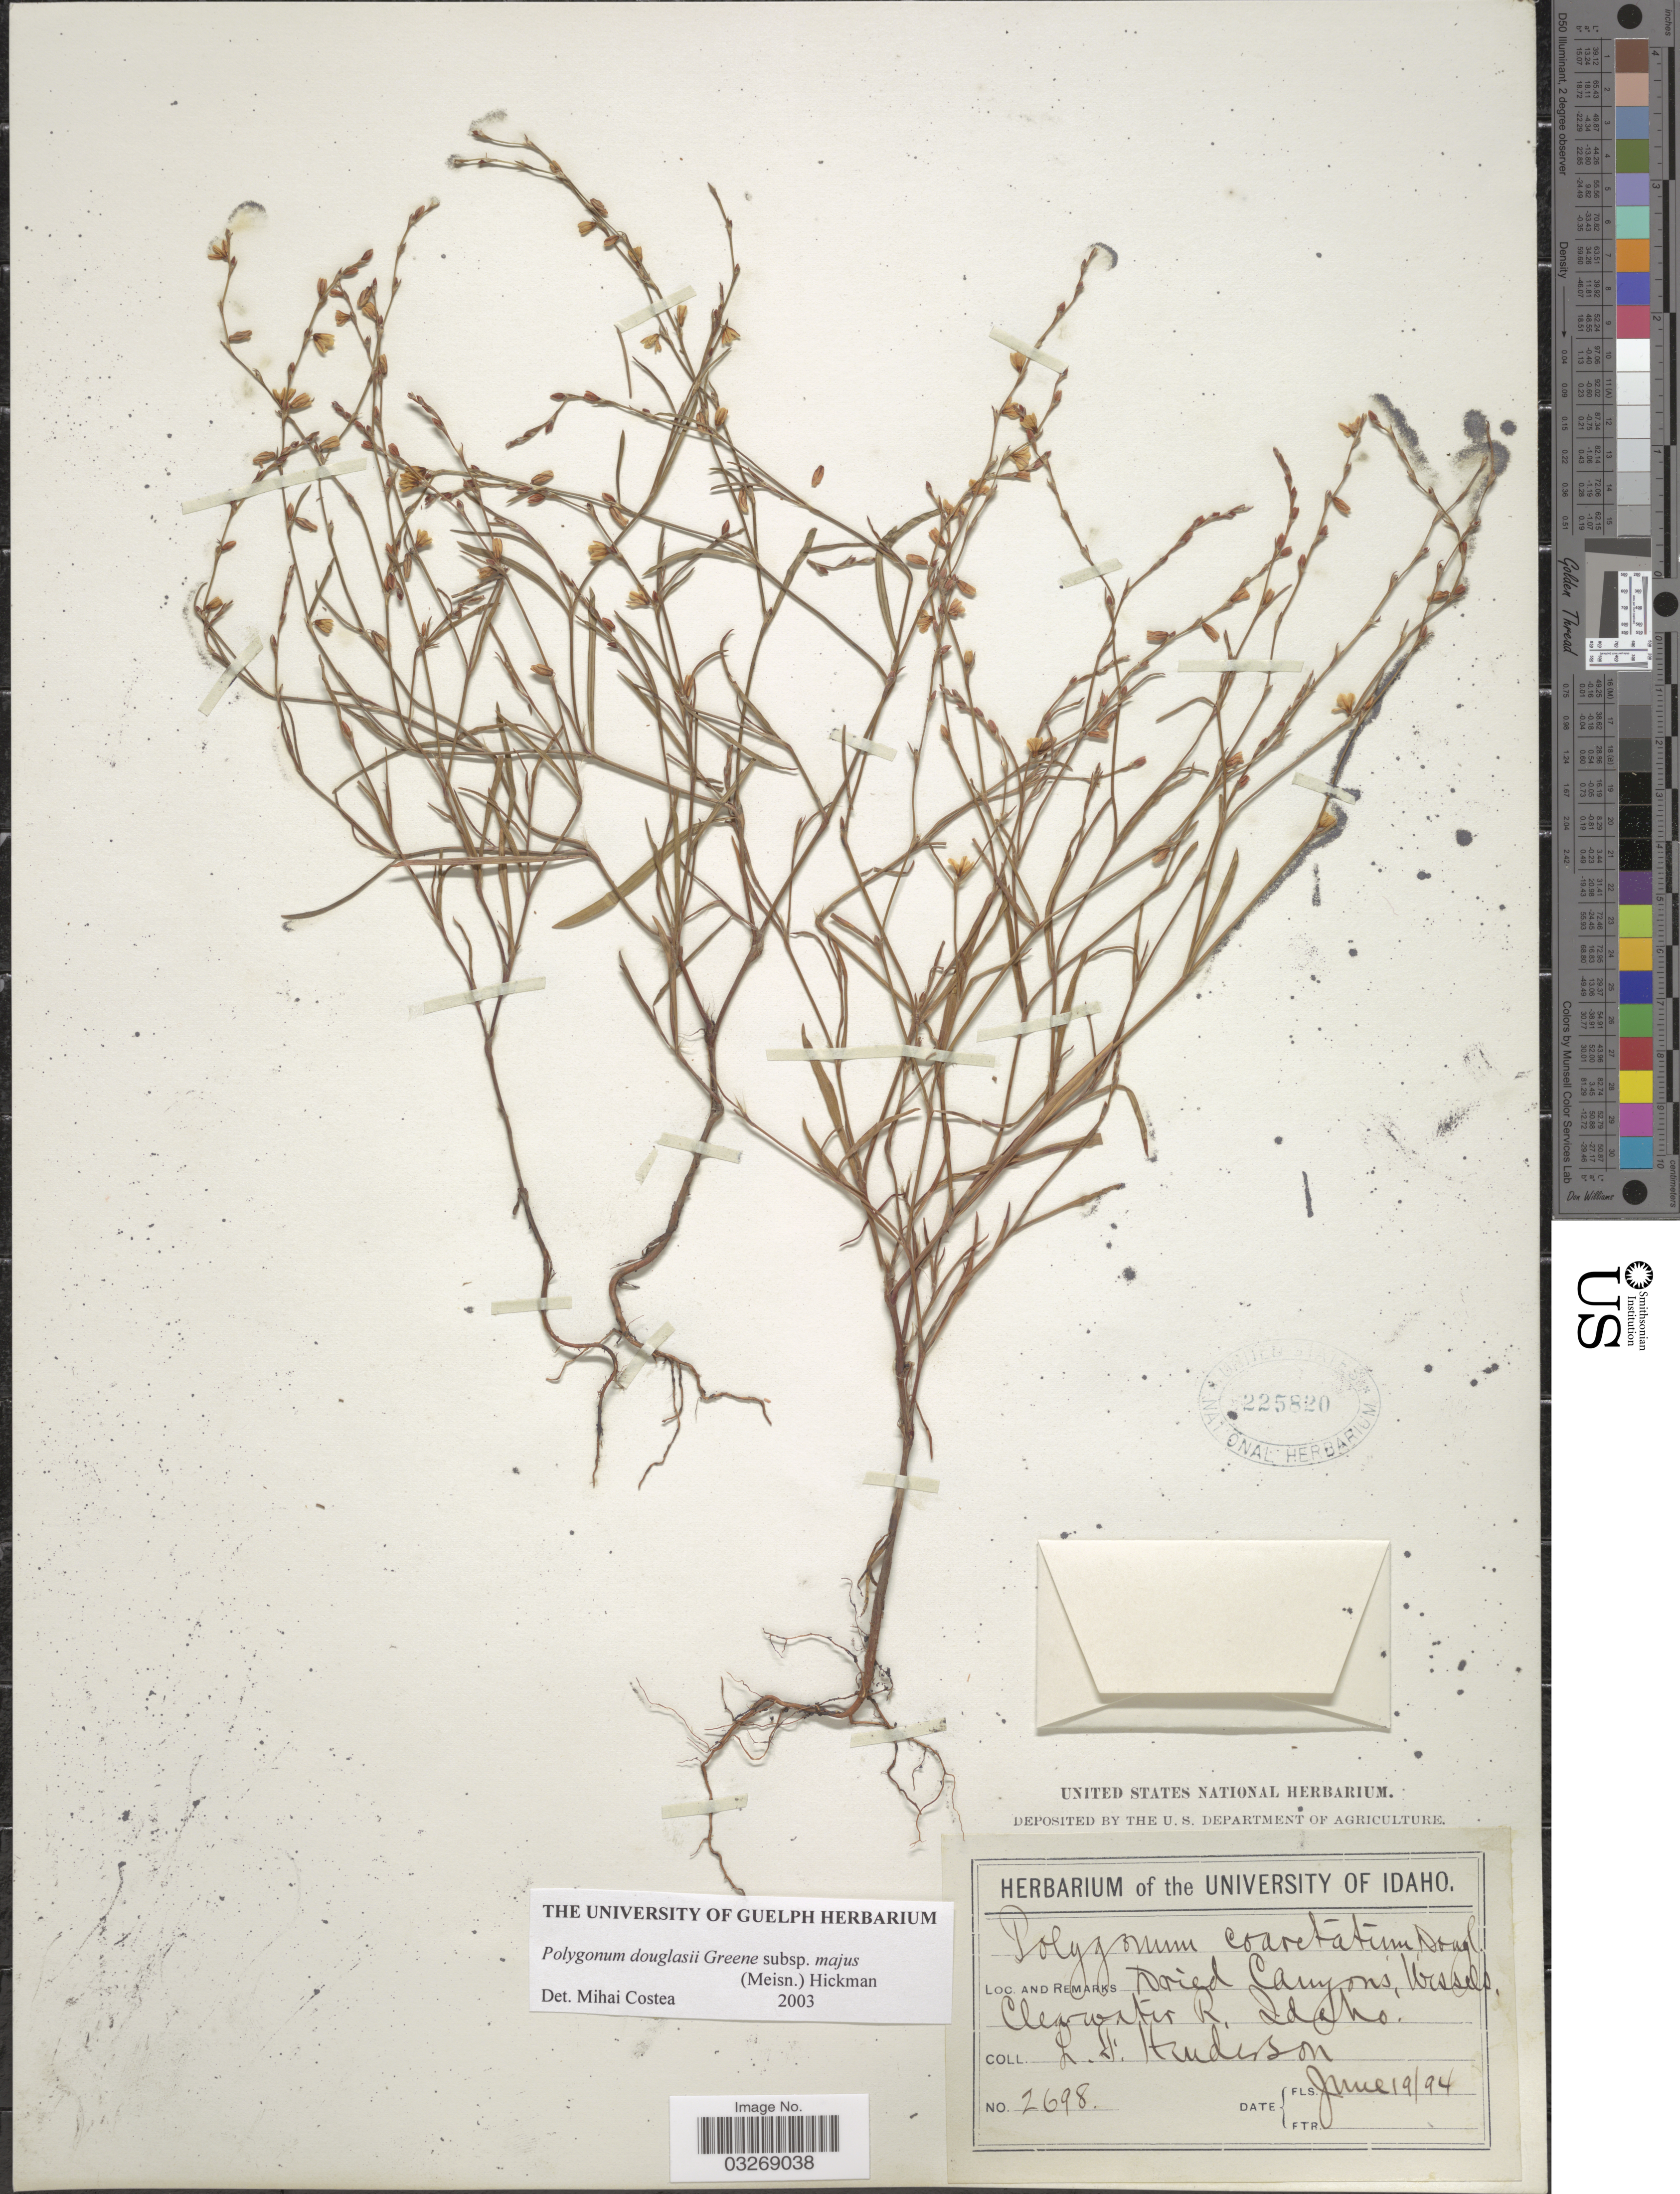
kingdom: Plantae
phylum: Tracheophyta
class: Magnoliopsida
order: Caryophyllales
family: Polygonaceae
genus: Polygonum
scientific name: Polygonum douglasii subsp. majus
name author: (Meisn.) Hickman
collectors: L. Henderson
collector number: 2698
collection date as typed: Transcribed d/m/y: 19/6/94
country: United States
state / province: Idaho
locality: Dried Canyons, Ursells, Clearwater R.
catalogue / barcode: US 225820